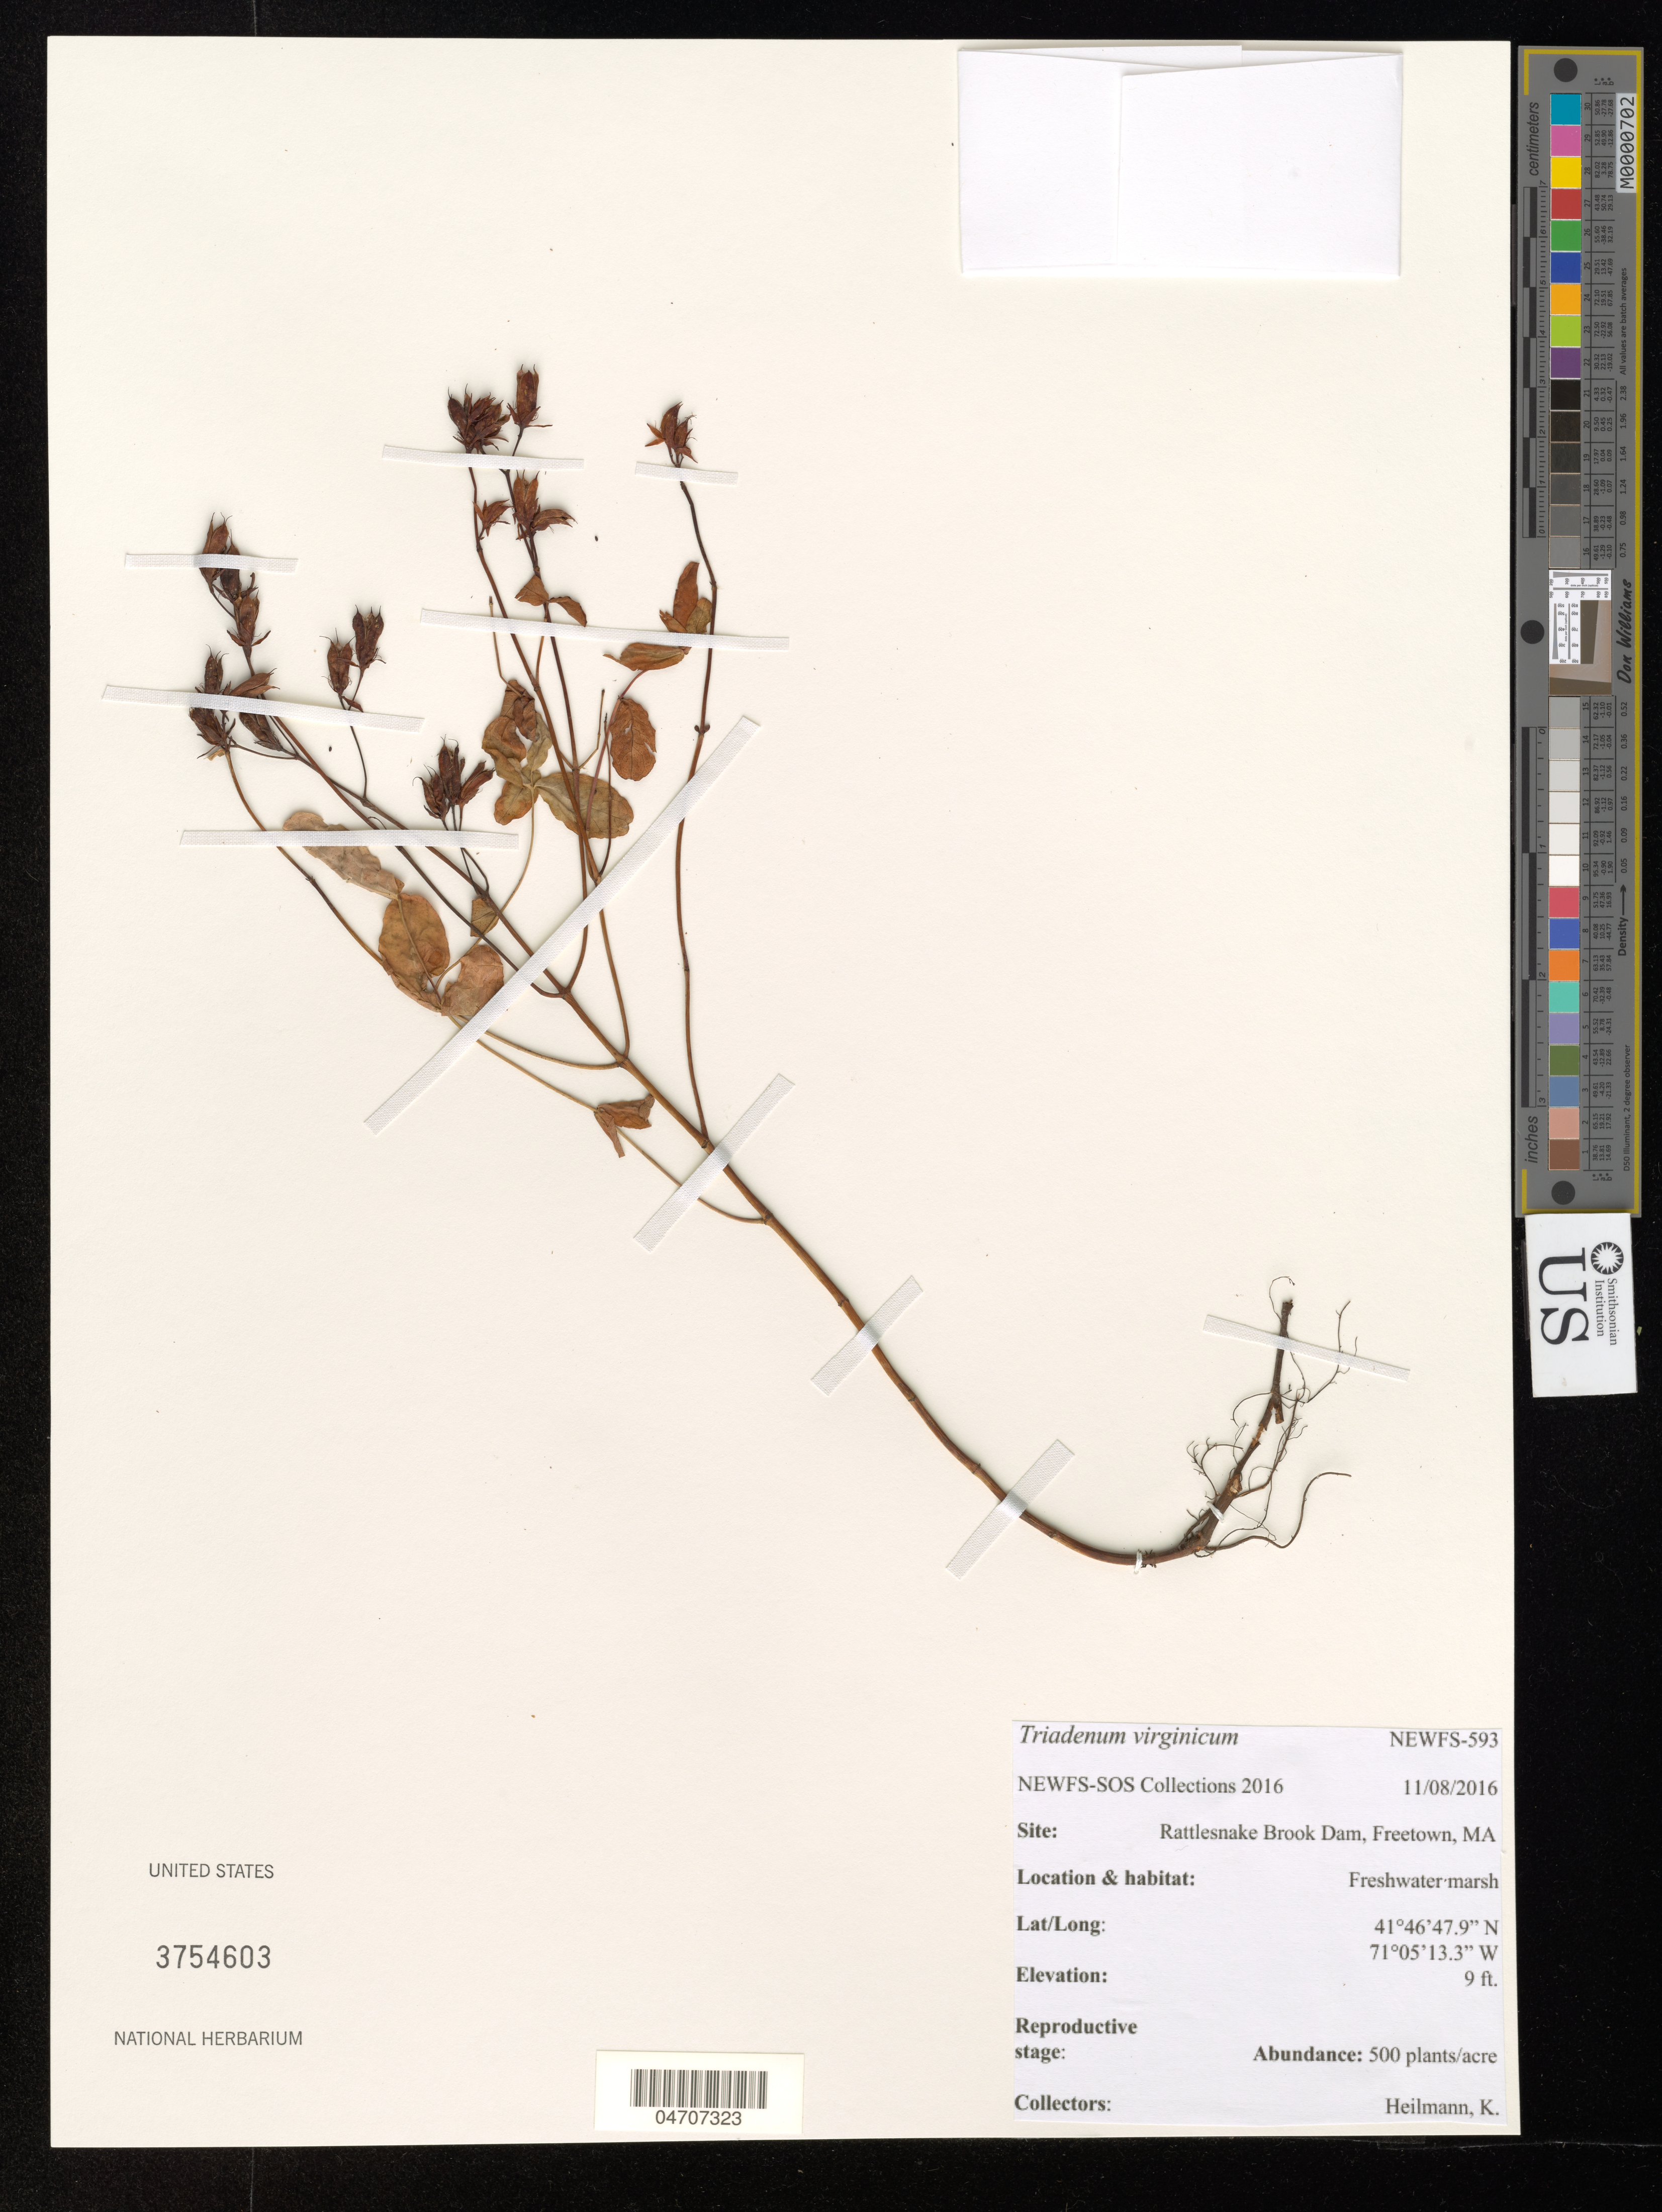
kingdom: Plantae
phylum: Tracheophyta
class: Magnoliopsida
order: Malpighiales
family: Hypericaceae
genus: Triadenum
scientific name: Triadenum virginicum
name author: (L.) Raf.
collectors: K. Heilmann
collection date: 2016-11-08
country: United States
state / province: Massachusetts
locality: Site: Rattlesnake Brook Dam, Freetown, MA.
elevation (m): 3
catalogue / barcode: US 3754603